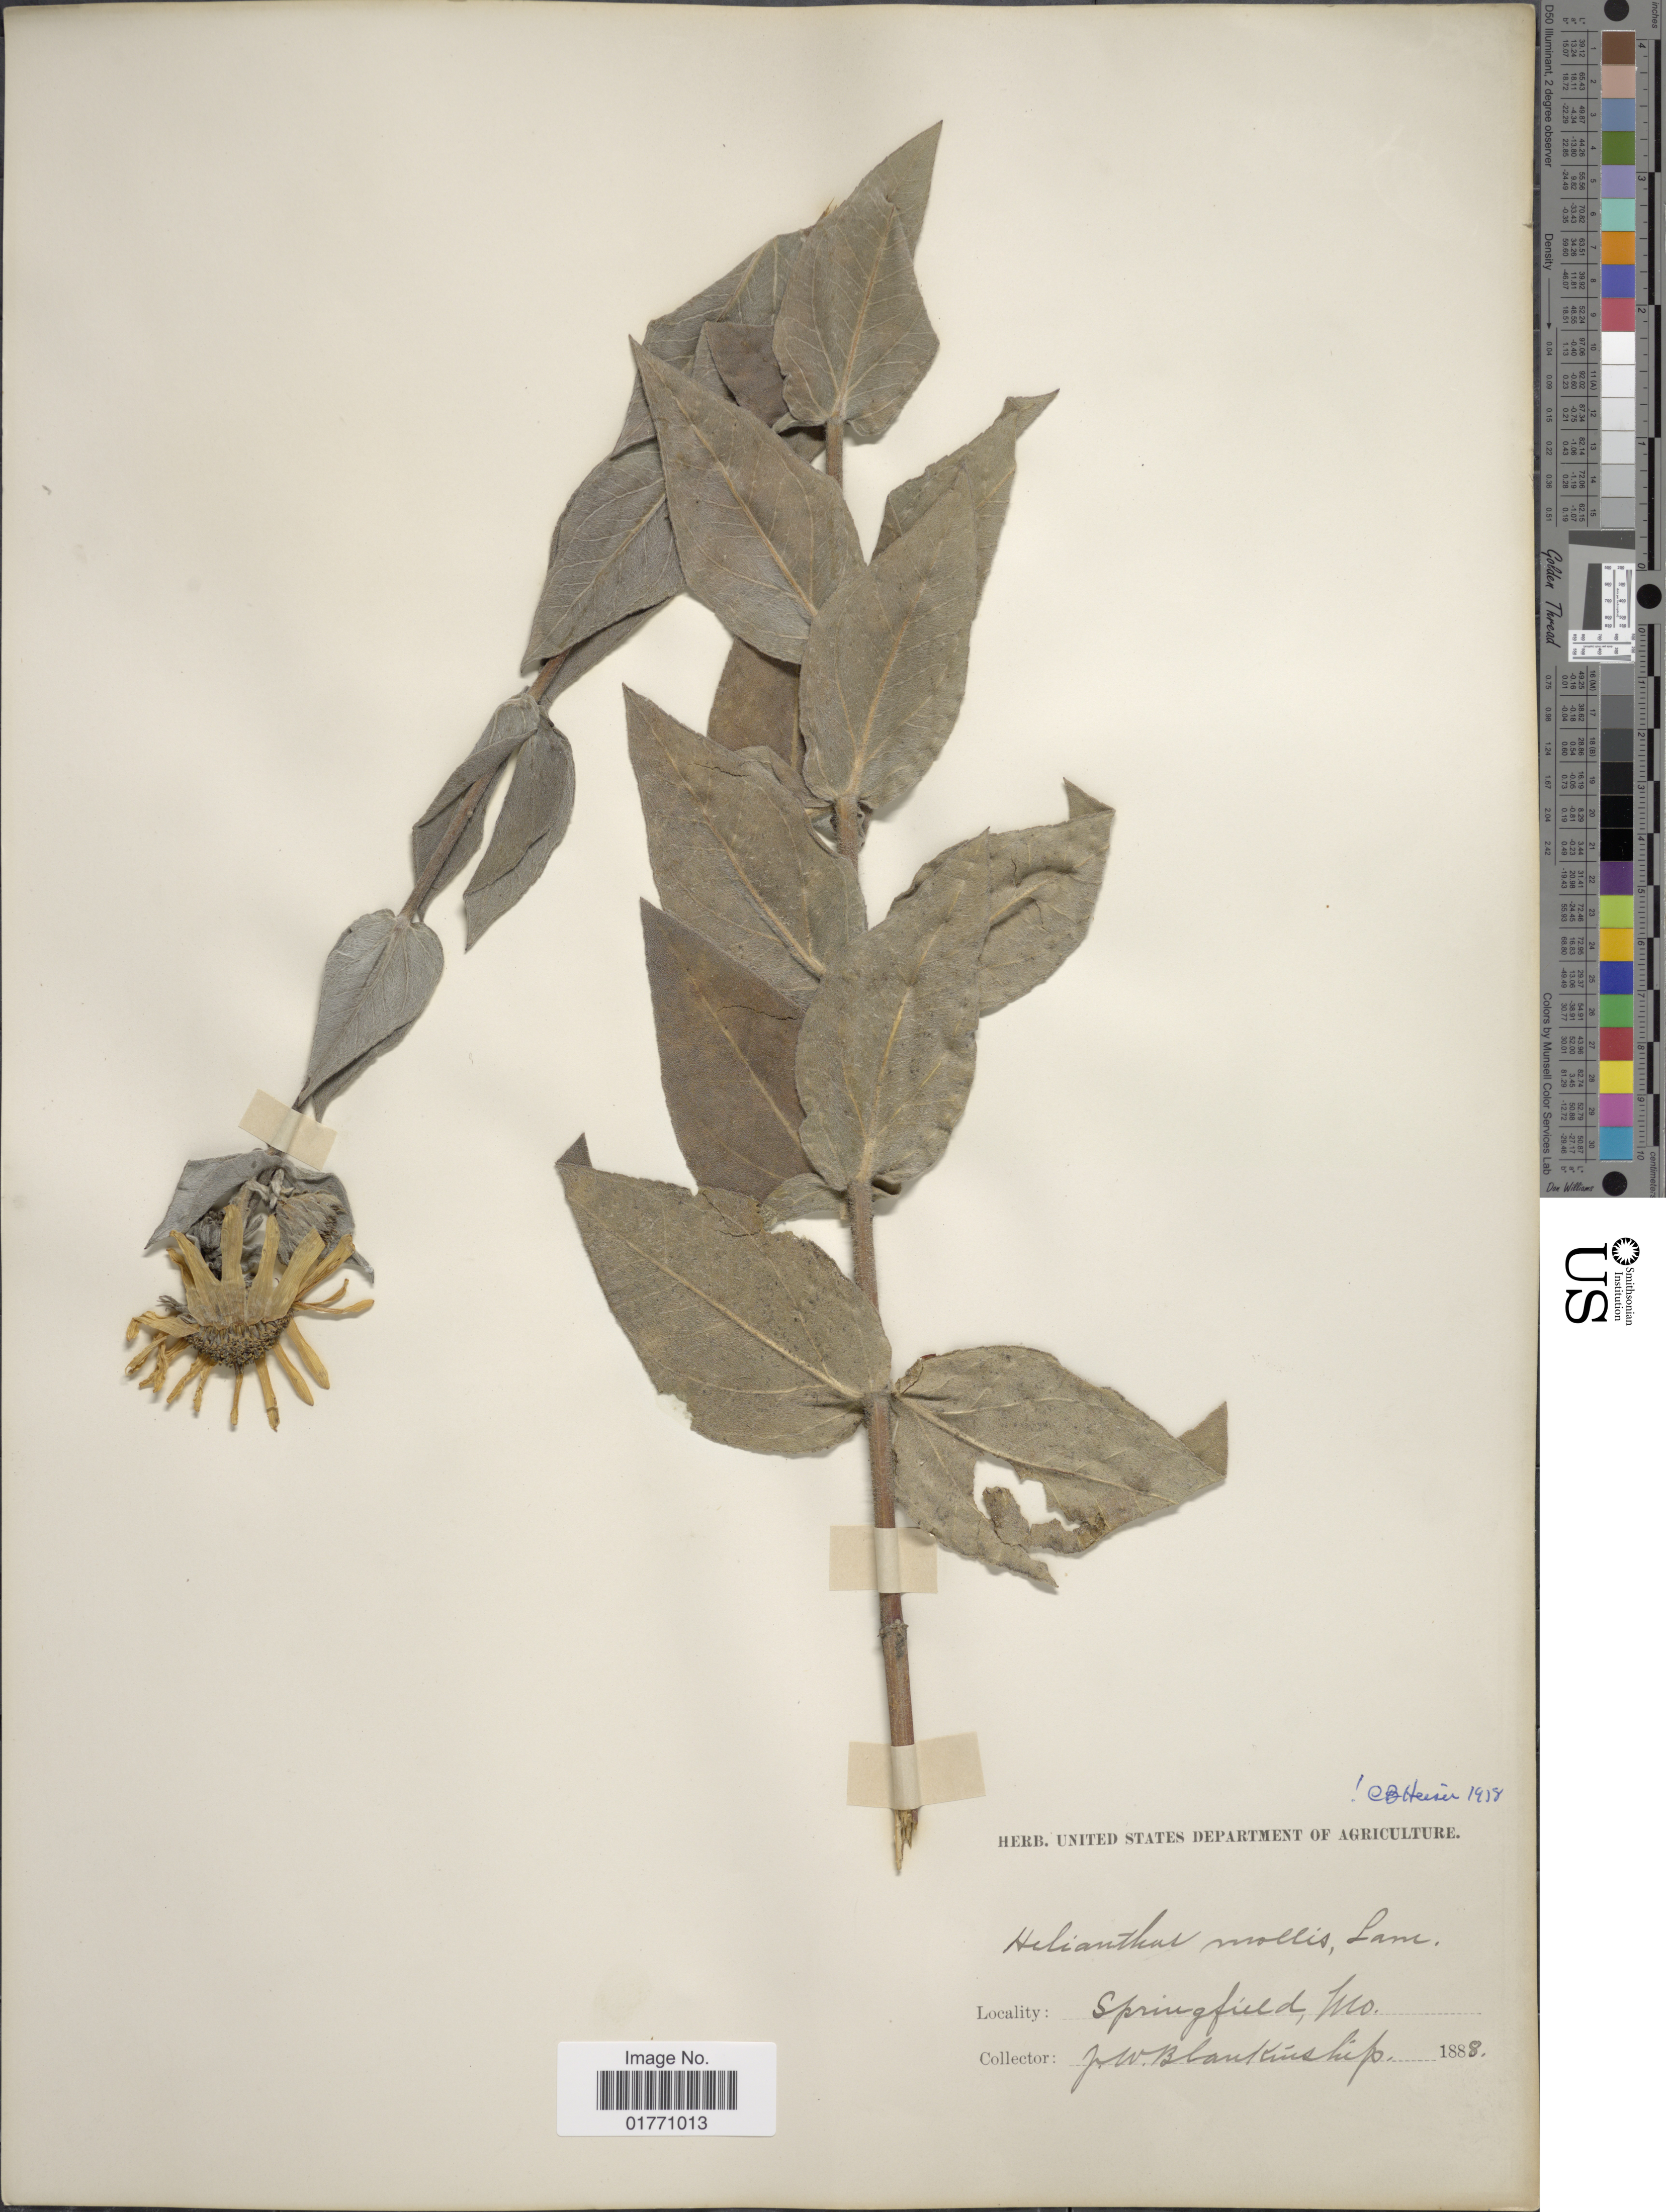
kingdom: Plantae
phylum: Tracheophyta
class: Magnoliopsida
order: Asterales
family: Asteraceae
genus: Helianthus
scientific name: Helianthus mollis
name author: Lam.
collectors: J. W. Blankinship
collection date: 1888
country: United States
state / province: Missouri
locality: Springfield.